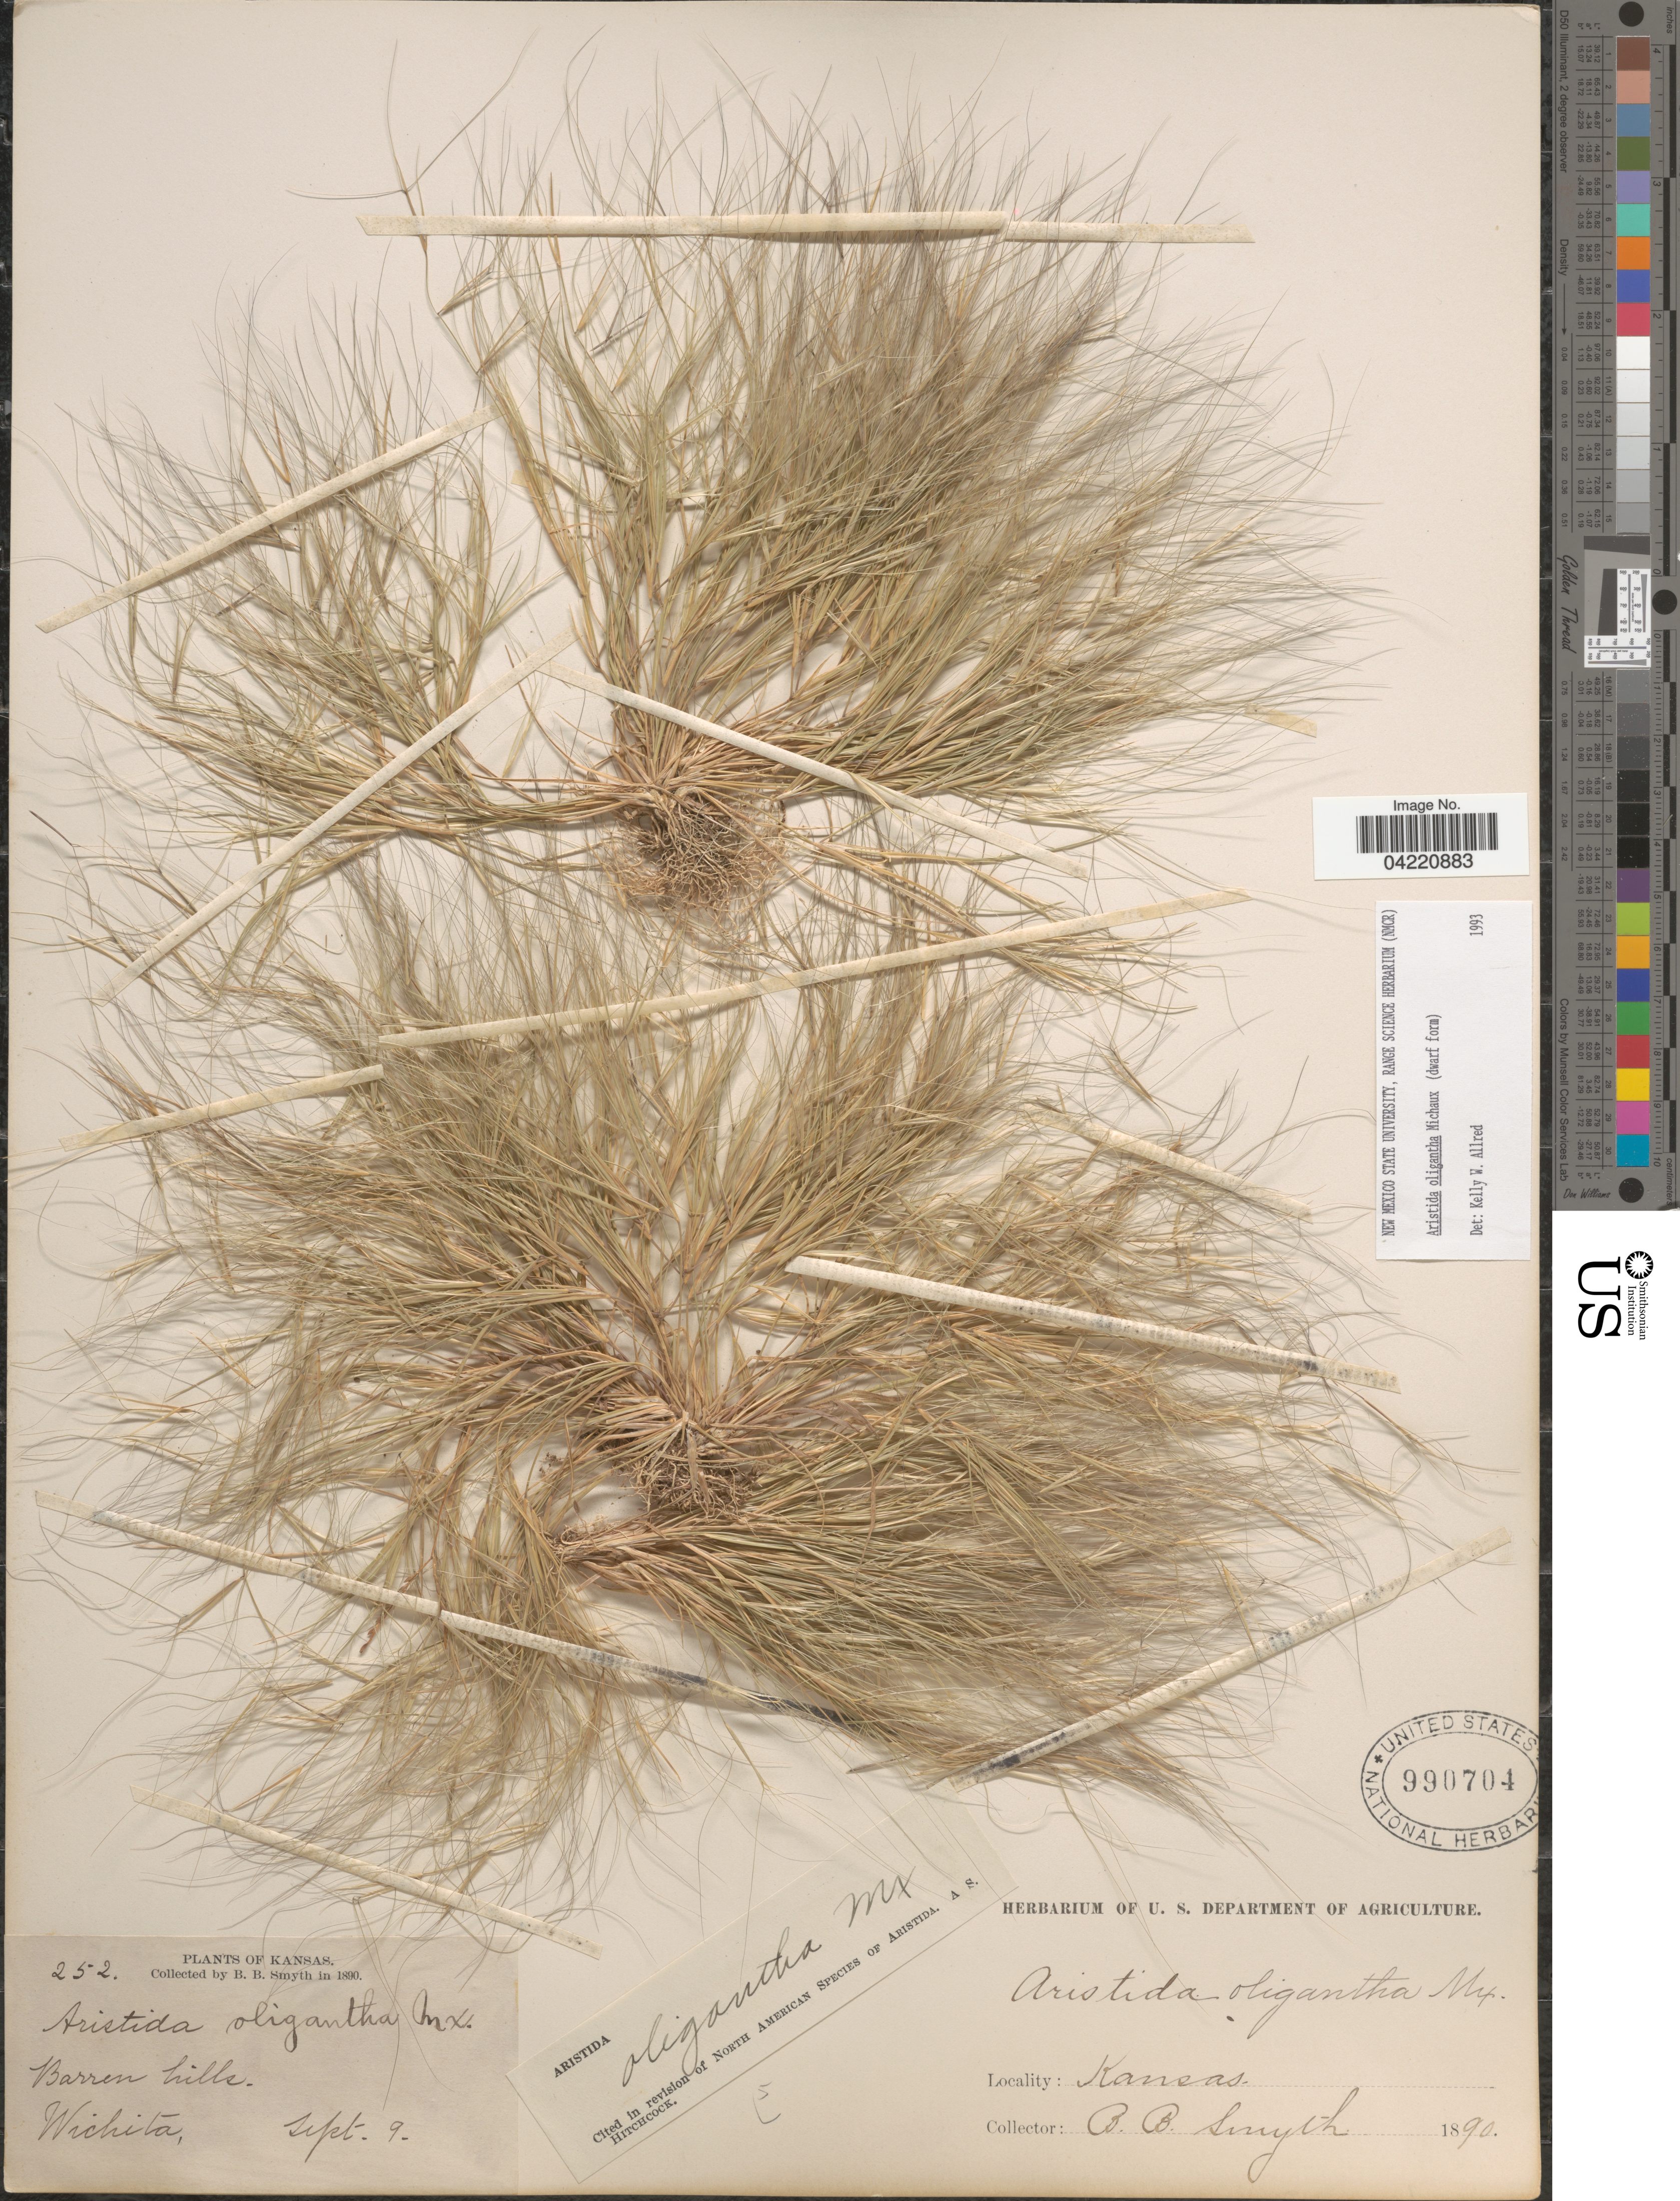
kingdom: Plantae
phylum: Tracheophyta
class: Liliopsida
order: Poales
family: Poaceae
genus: Aristida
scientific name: Aristida oligantha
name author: Michx.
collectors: B. Smyth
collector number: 252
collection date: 1890-09-09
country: United States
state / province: Kansas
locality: Barren hills. Wichita.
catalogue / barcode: US 990704